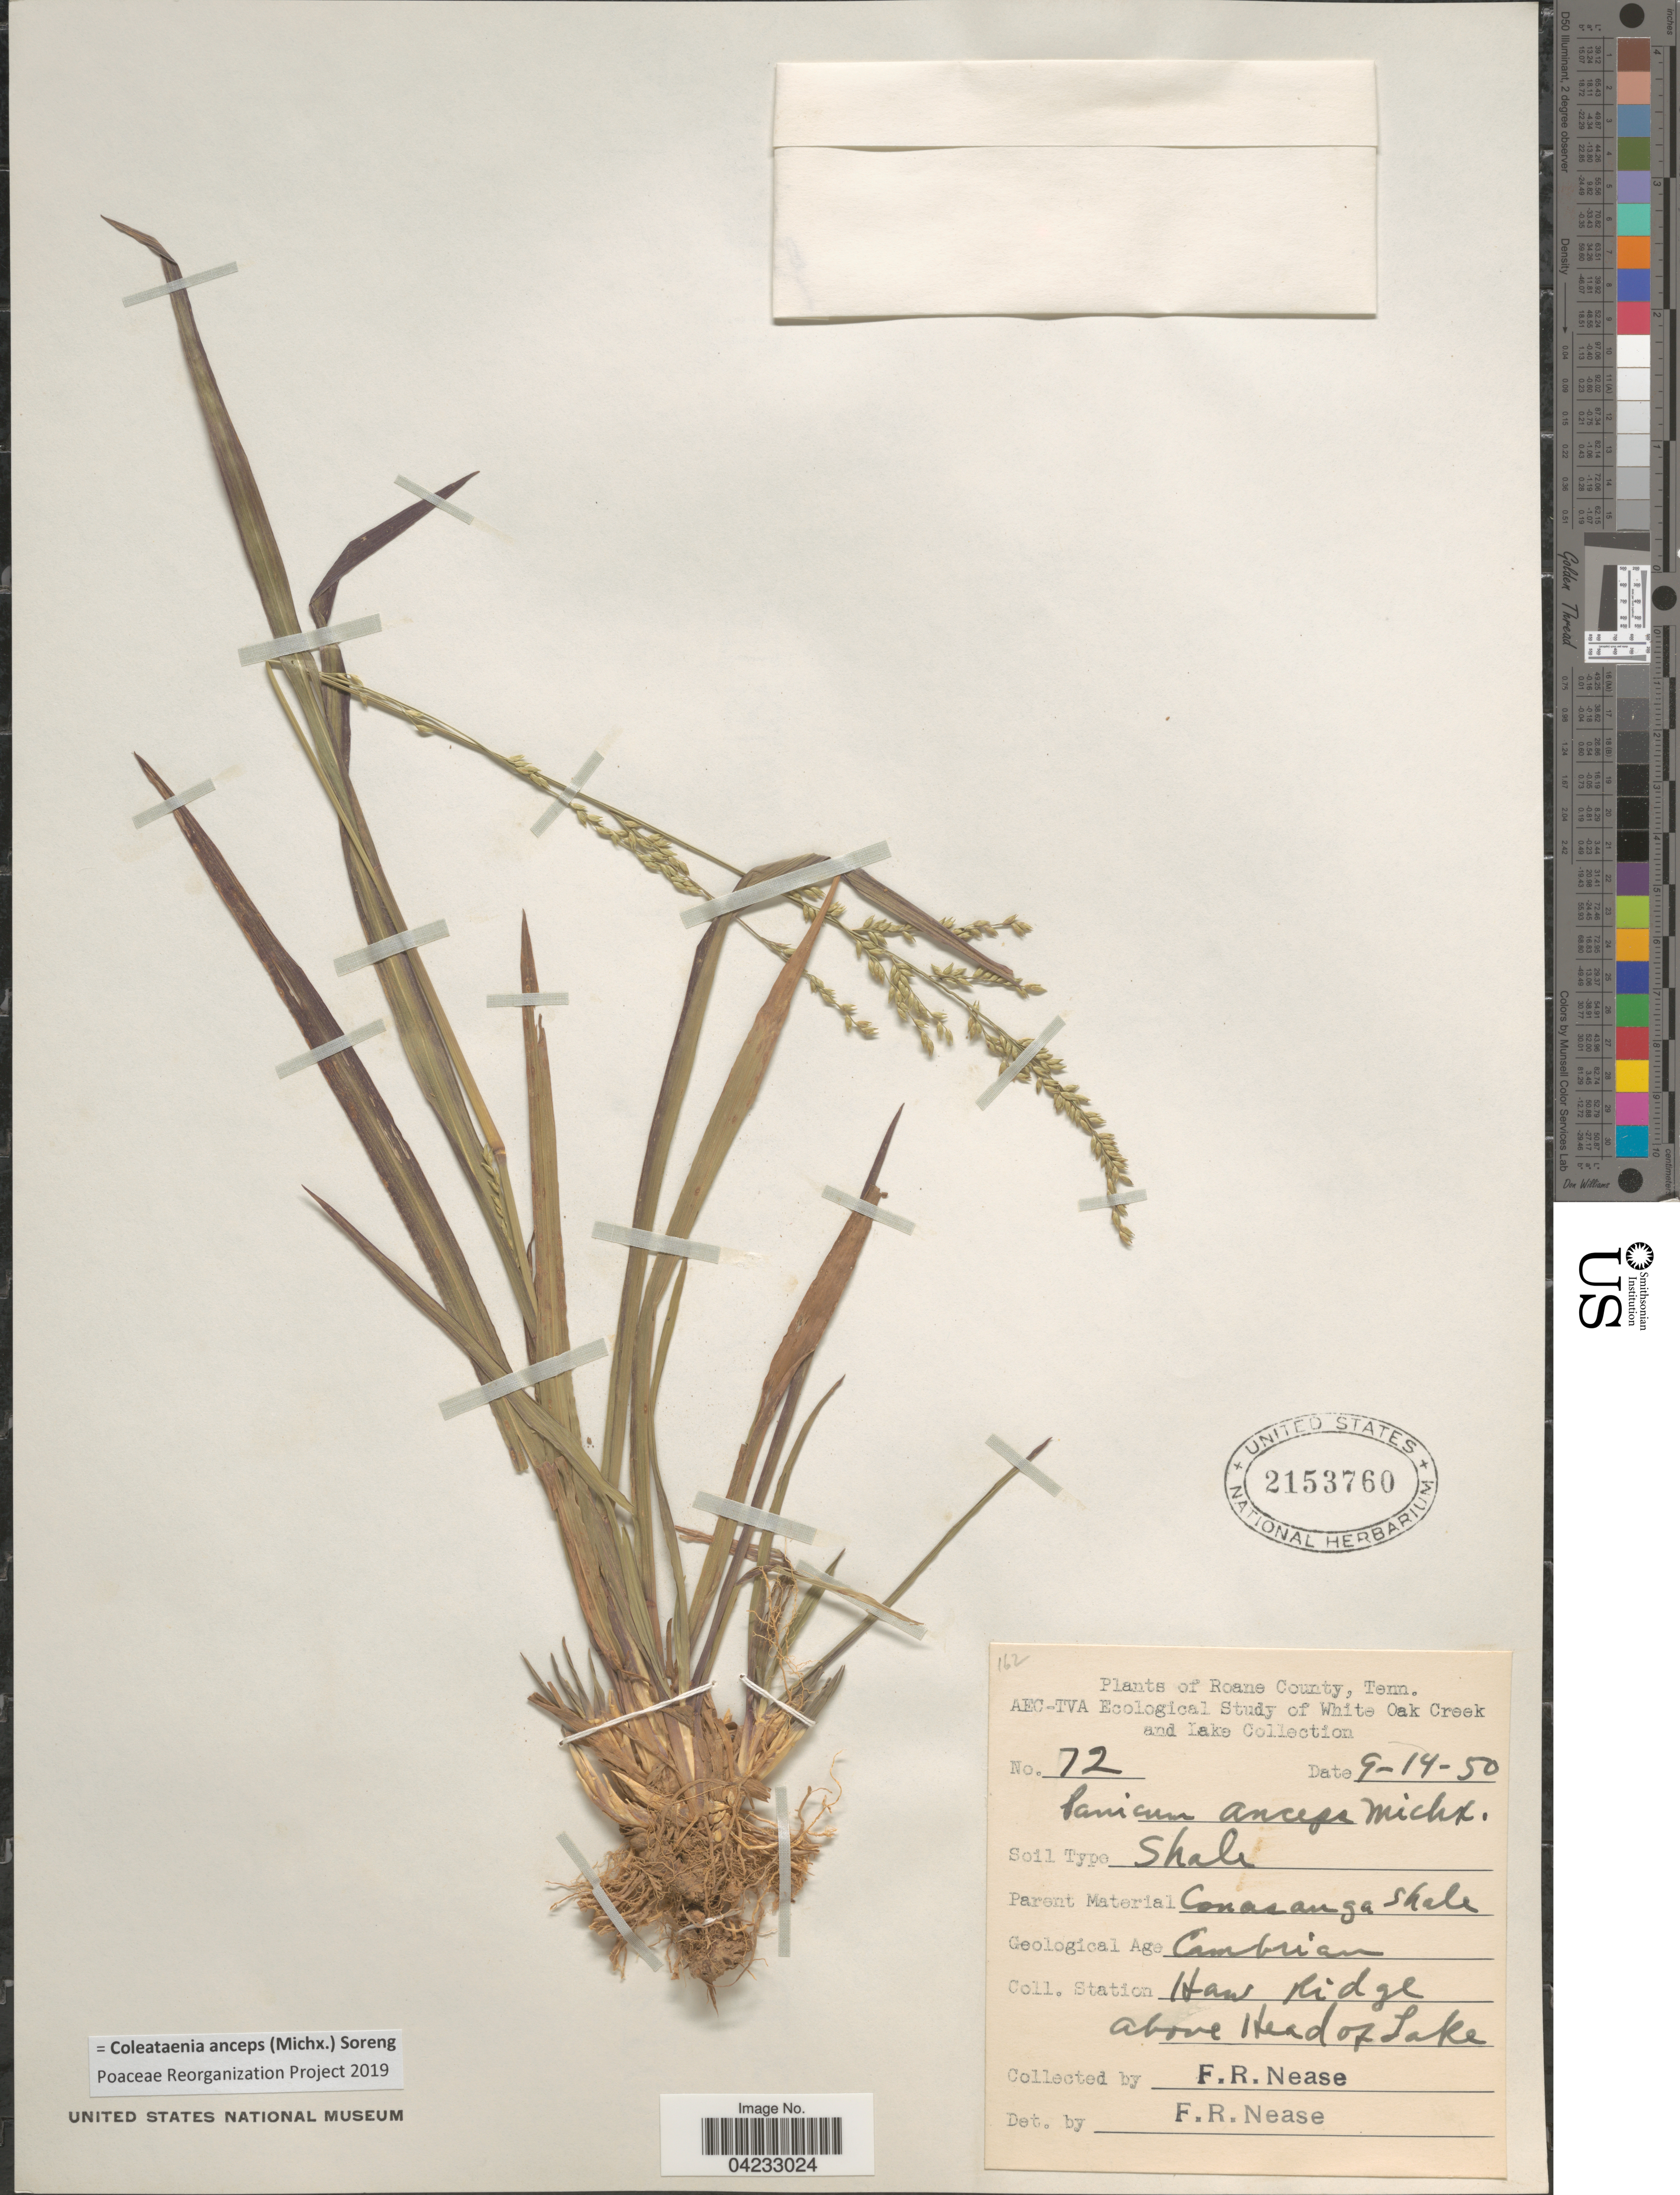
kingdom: Plantae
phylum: Tracheophyta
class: Liliopsida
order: Poales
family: Poaceae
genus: Coleataenia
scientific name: Coleataenia anceps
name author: (Michx.) Soreng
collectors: F. Nease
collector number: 72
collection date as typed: Transcribed d/m/y: 14/9/50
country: United States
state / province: Tennessee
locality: Roane County. Station Haw Ridge above Head of Lake.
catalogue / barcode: US 2153760